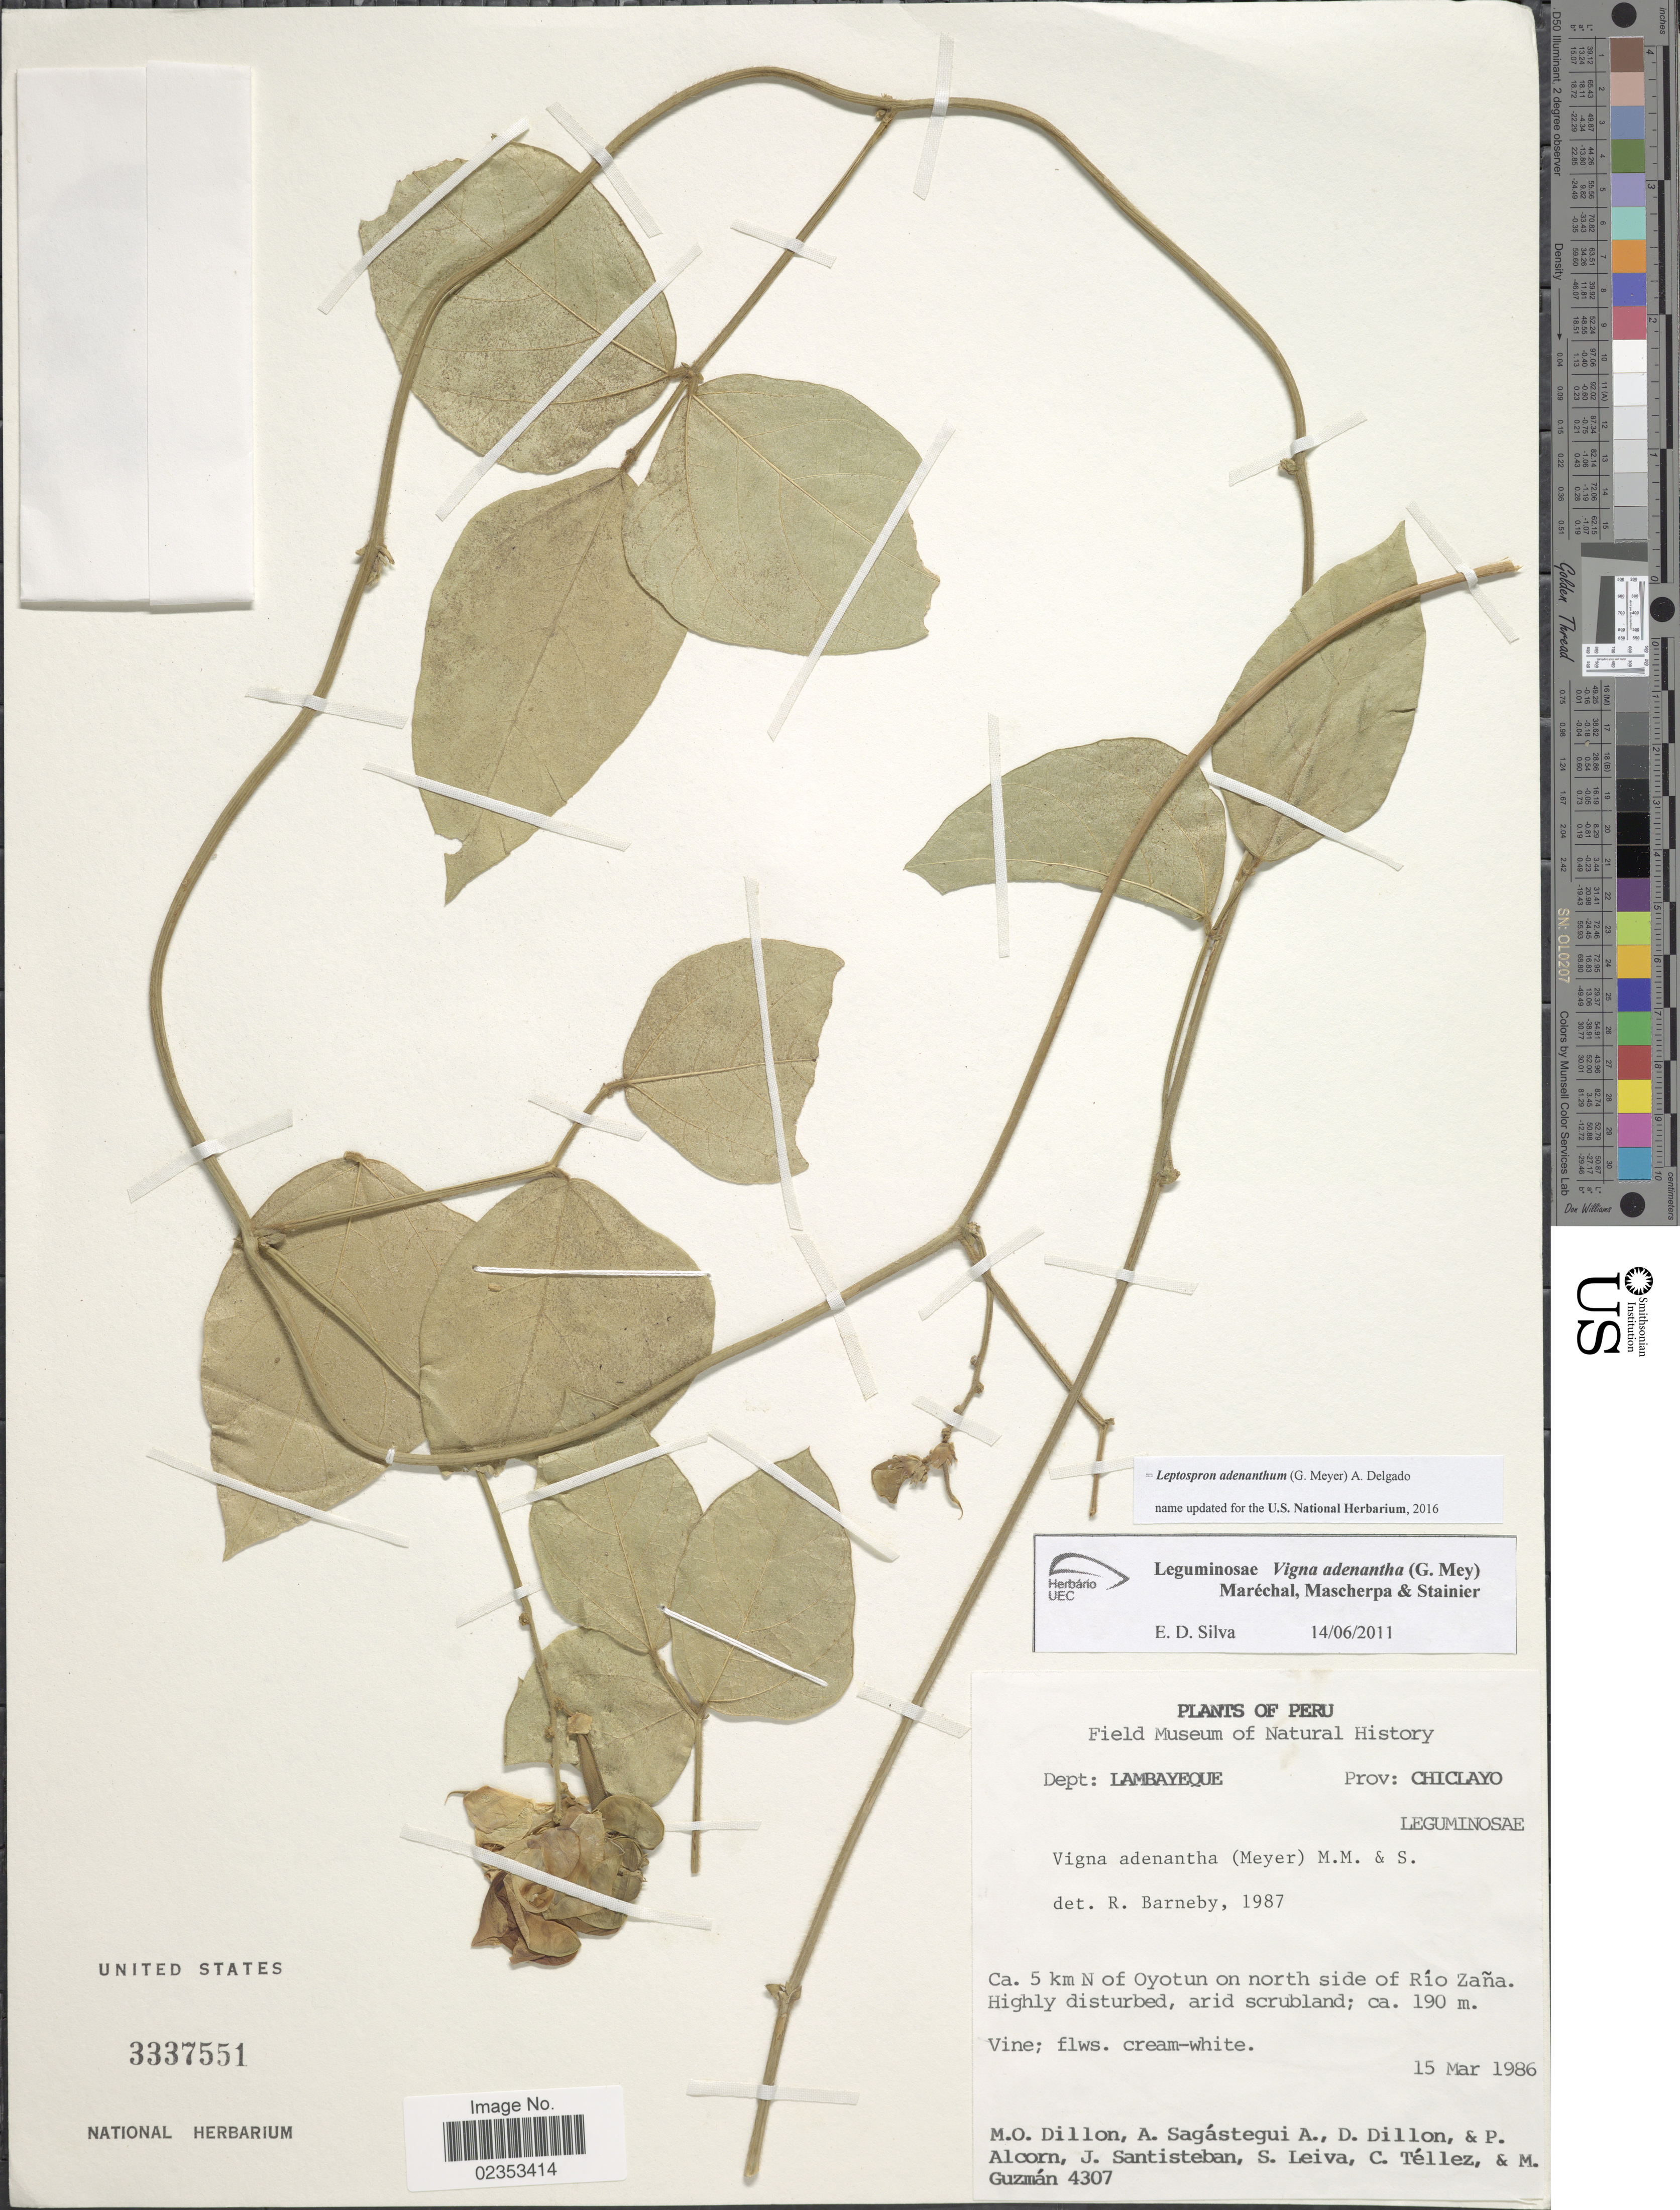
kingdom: Plantae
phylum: Tracheophyta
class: Magnoliopsida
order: Fabales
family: Fabaceae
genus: Leptospron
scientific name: Leptospron adenanthum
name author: (G. Mey.) A. Delgado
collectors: M. O. Dillon, A. Sagástegui A., D. Dillon, P. Alcorn & et al.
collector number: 4307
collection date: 1986-03-15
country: Peru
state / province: Lambayeque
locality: Prov.: Chiclayo, Ca. 5 km N of Oyotun on north side of Rio Zana.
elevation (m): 190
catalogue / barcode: US 3337551